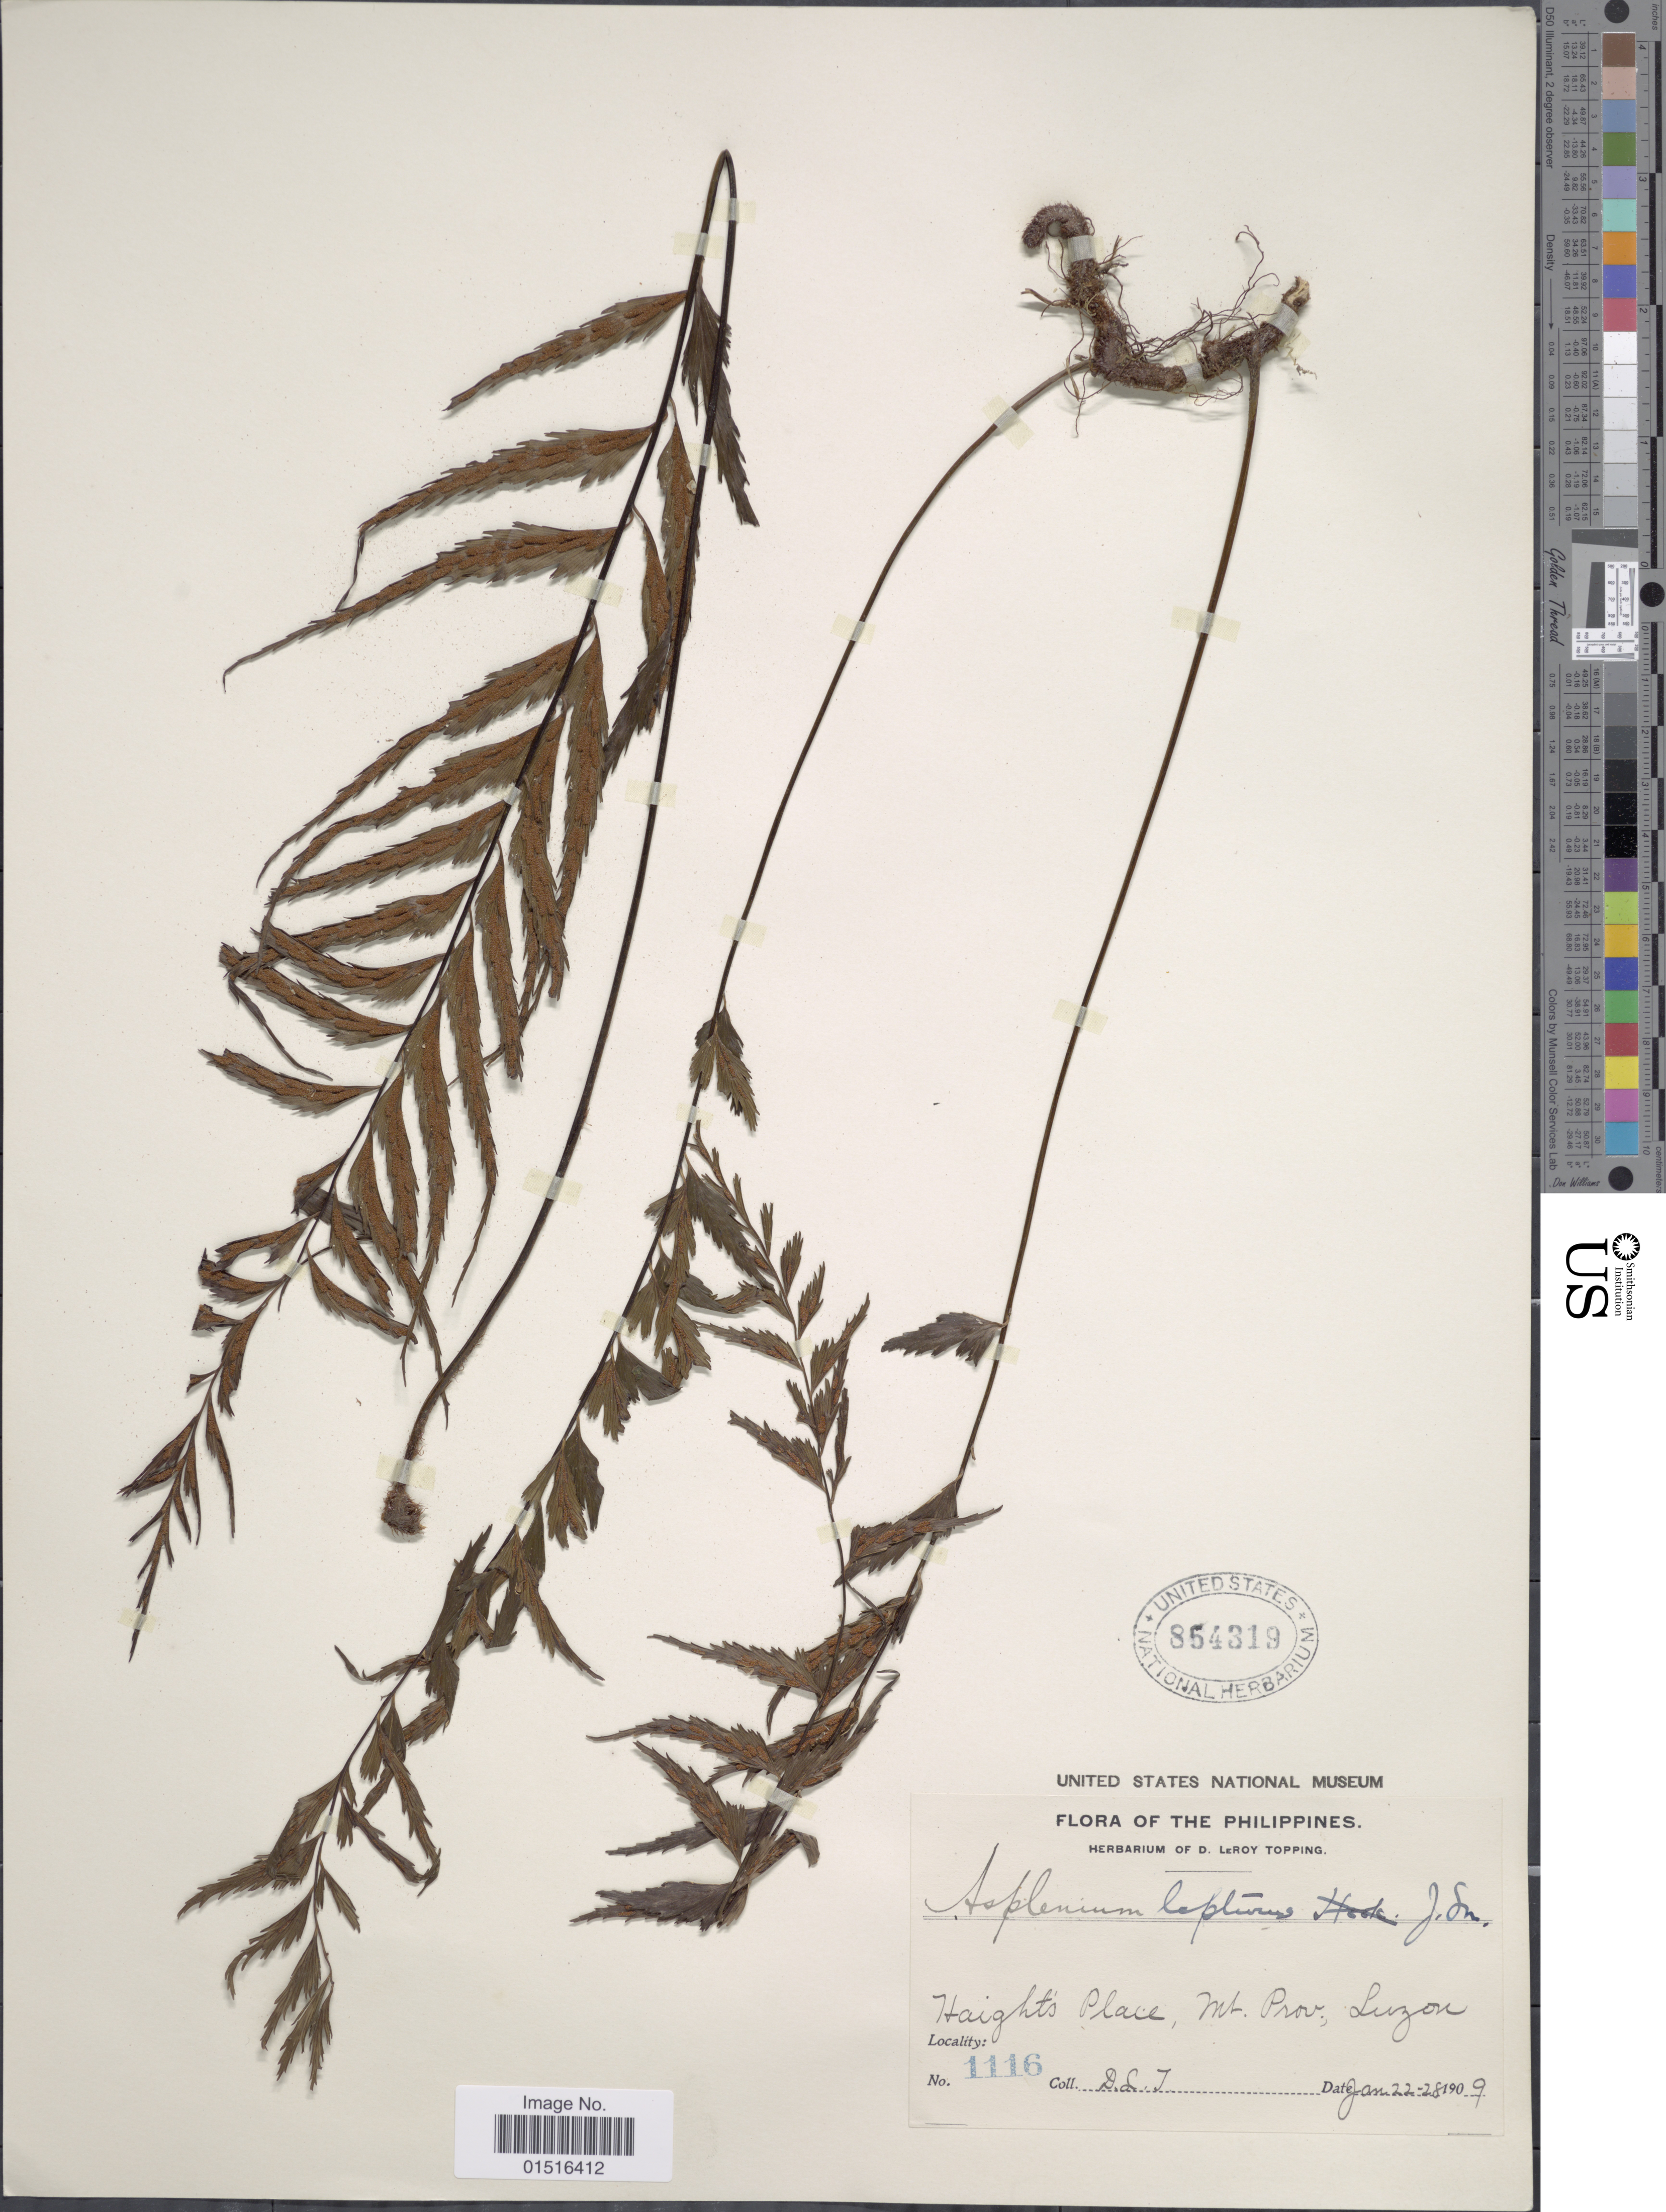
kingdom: Plantae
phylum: Tracheophyta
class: Polypodiopsida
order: Polypodiales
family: Aspleniaceae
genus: Asplenium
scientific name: Asplenium lepturus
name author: J. Sm. ex C. Presl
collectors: D. L. Topping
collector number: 1116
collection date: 1909-01-22/1909-01-28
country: Philippines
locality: Haights Place, Mt. Prov., Luzon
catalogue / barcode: US 854319